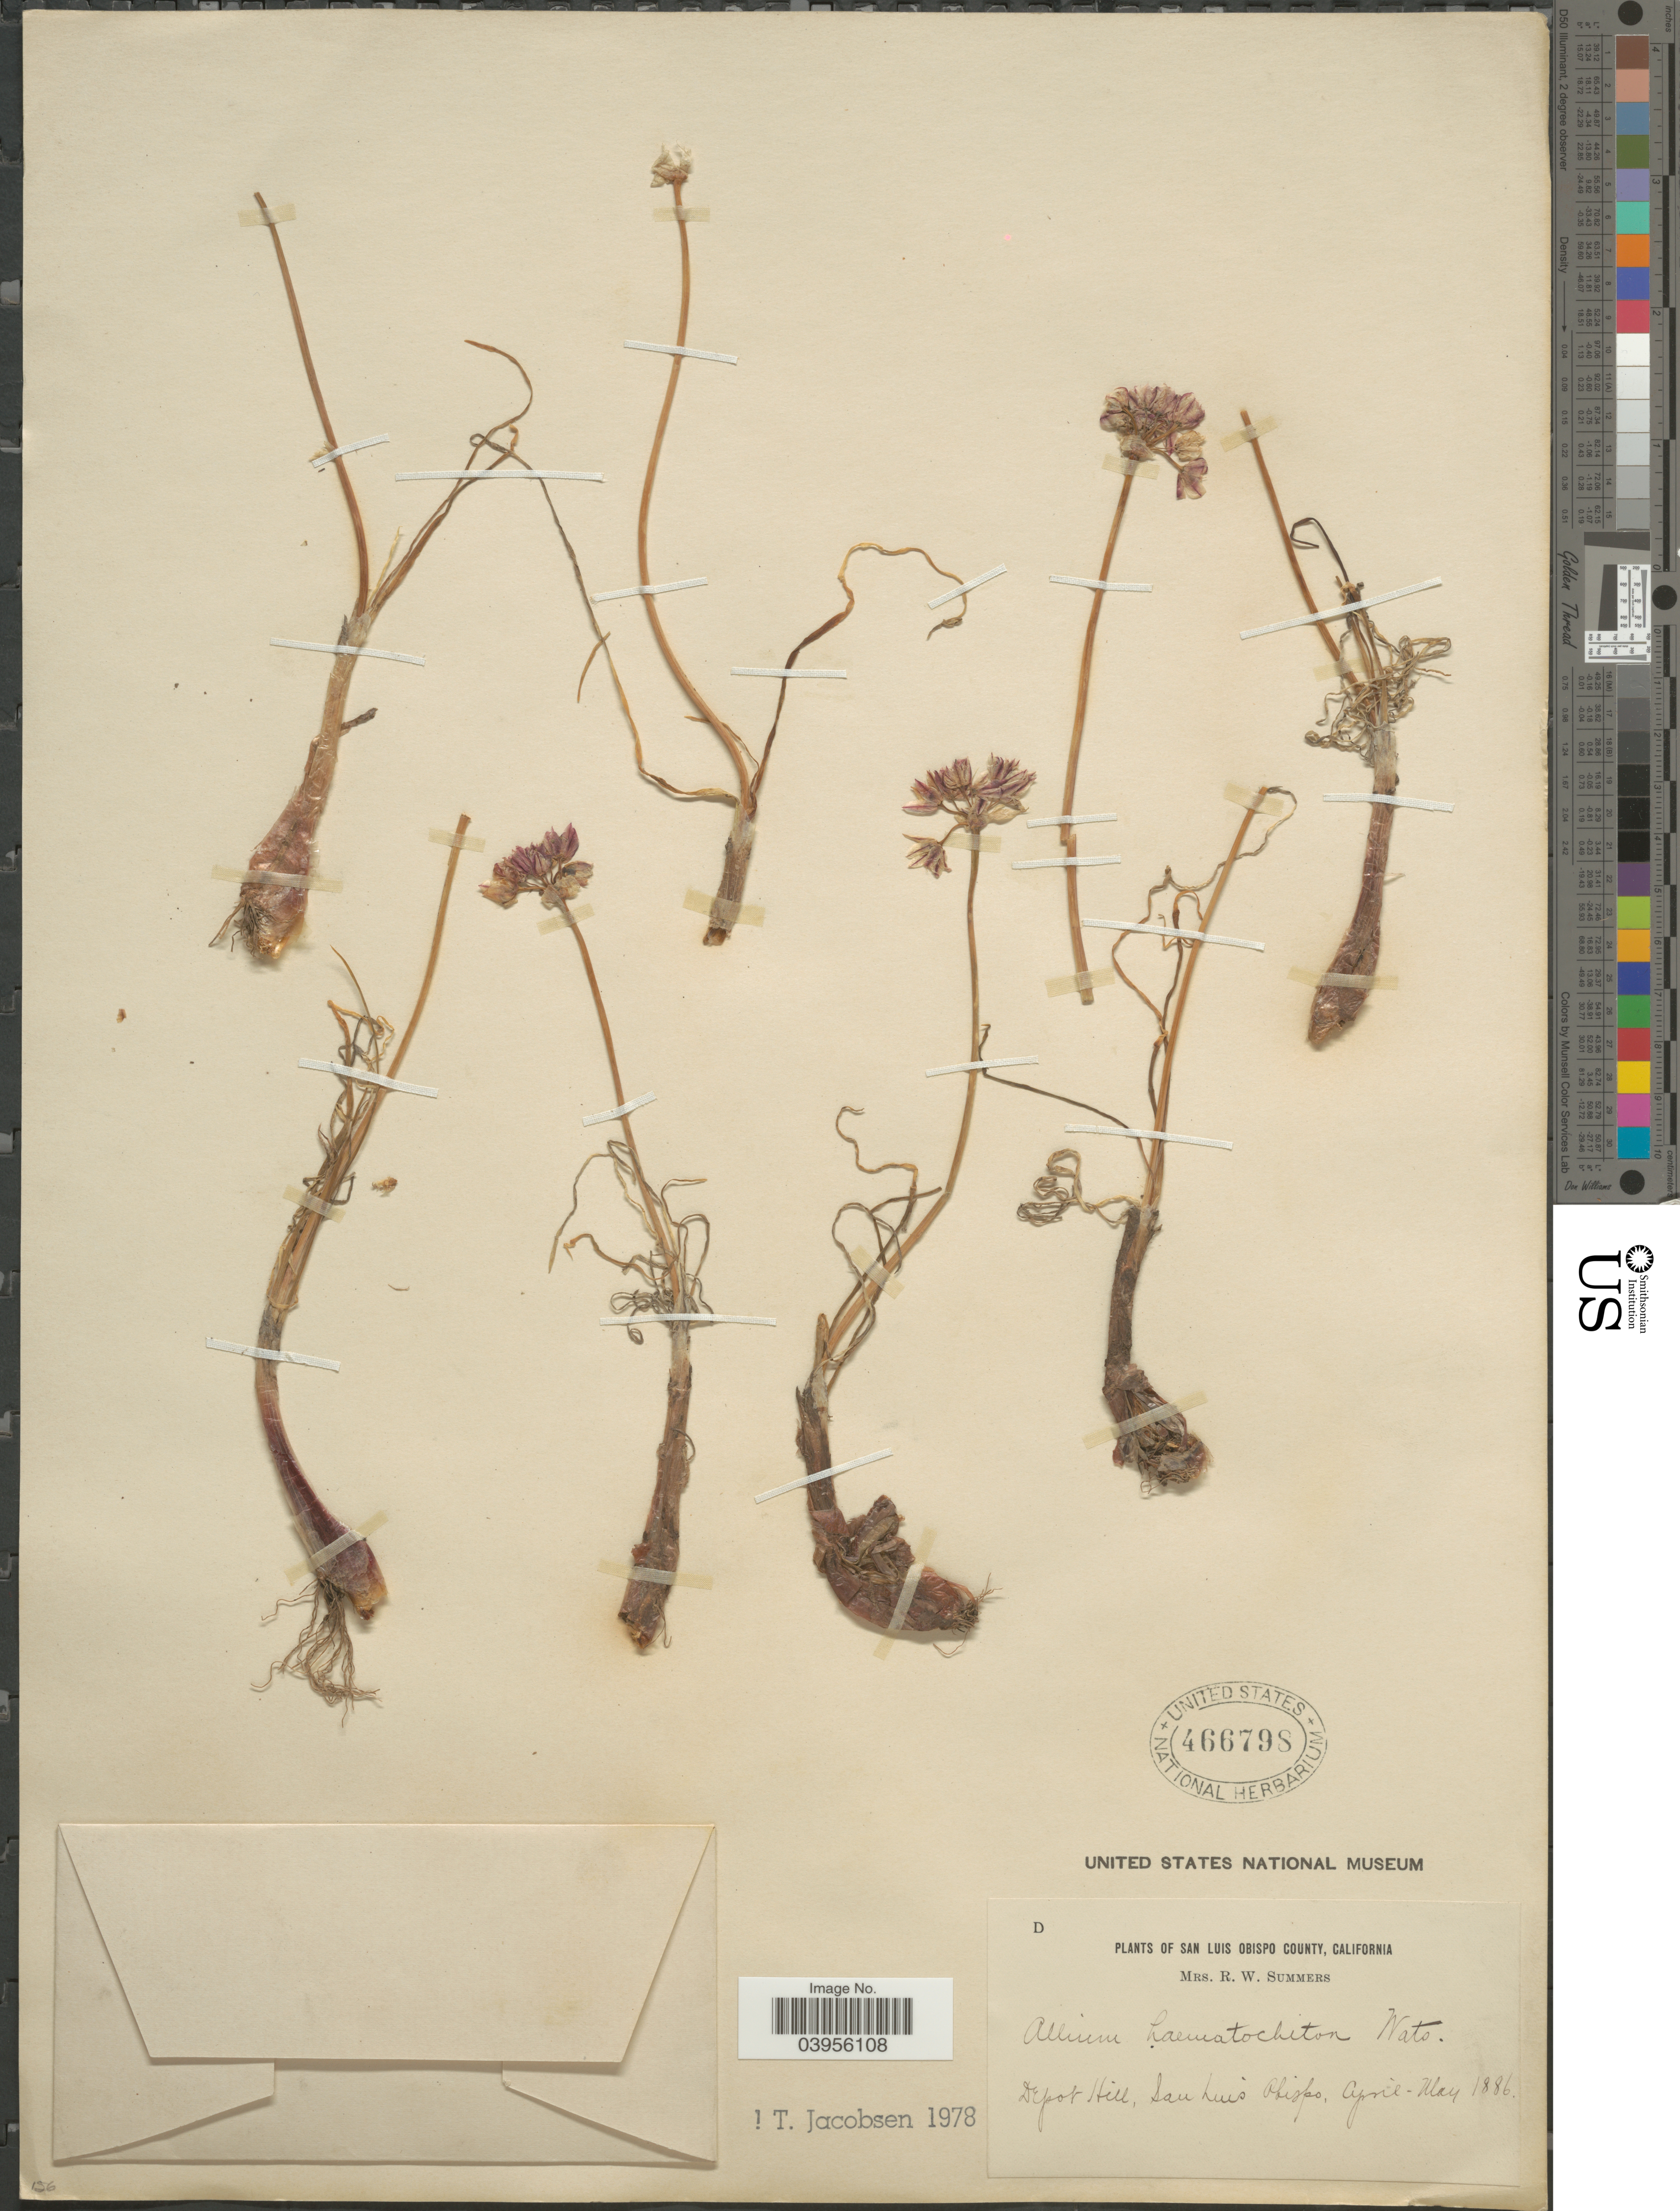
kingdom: Plantae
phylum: Tracheophyta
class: Liliopsida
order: Asparagales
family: Amaryllidaceae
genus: Allium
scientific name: Allium haematochiton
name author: S. Watson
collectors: R. Summers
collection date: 1886-04/1886-05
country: United States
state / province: California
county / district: San Luis Obispo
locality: San Luis Obispo County. Depot Hill, San Luis Obispo.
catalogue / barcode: US 466798